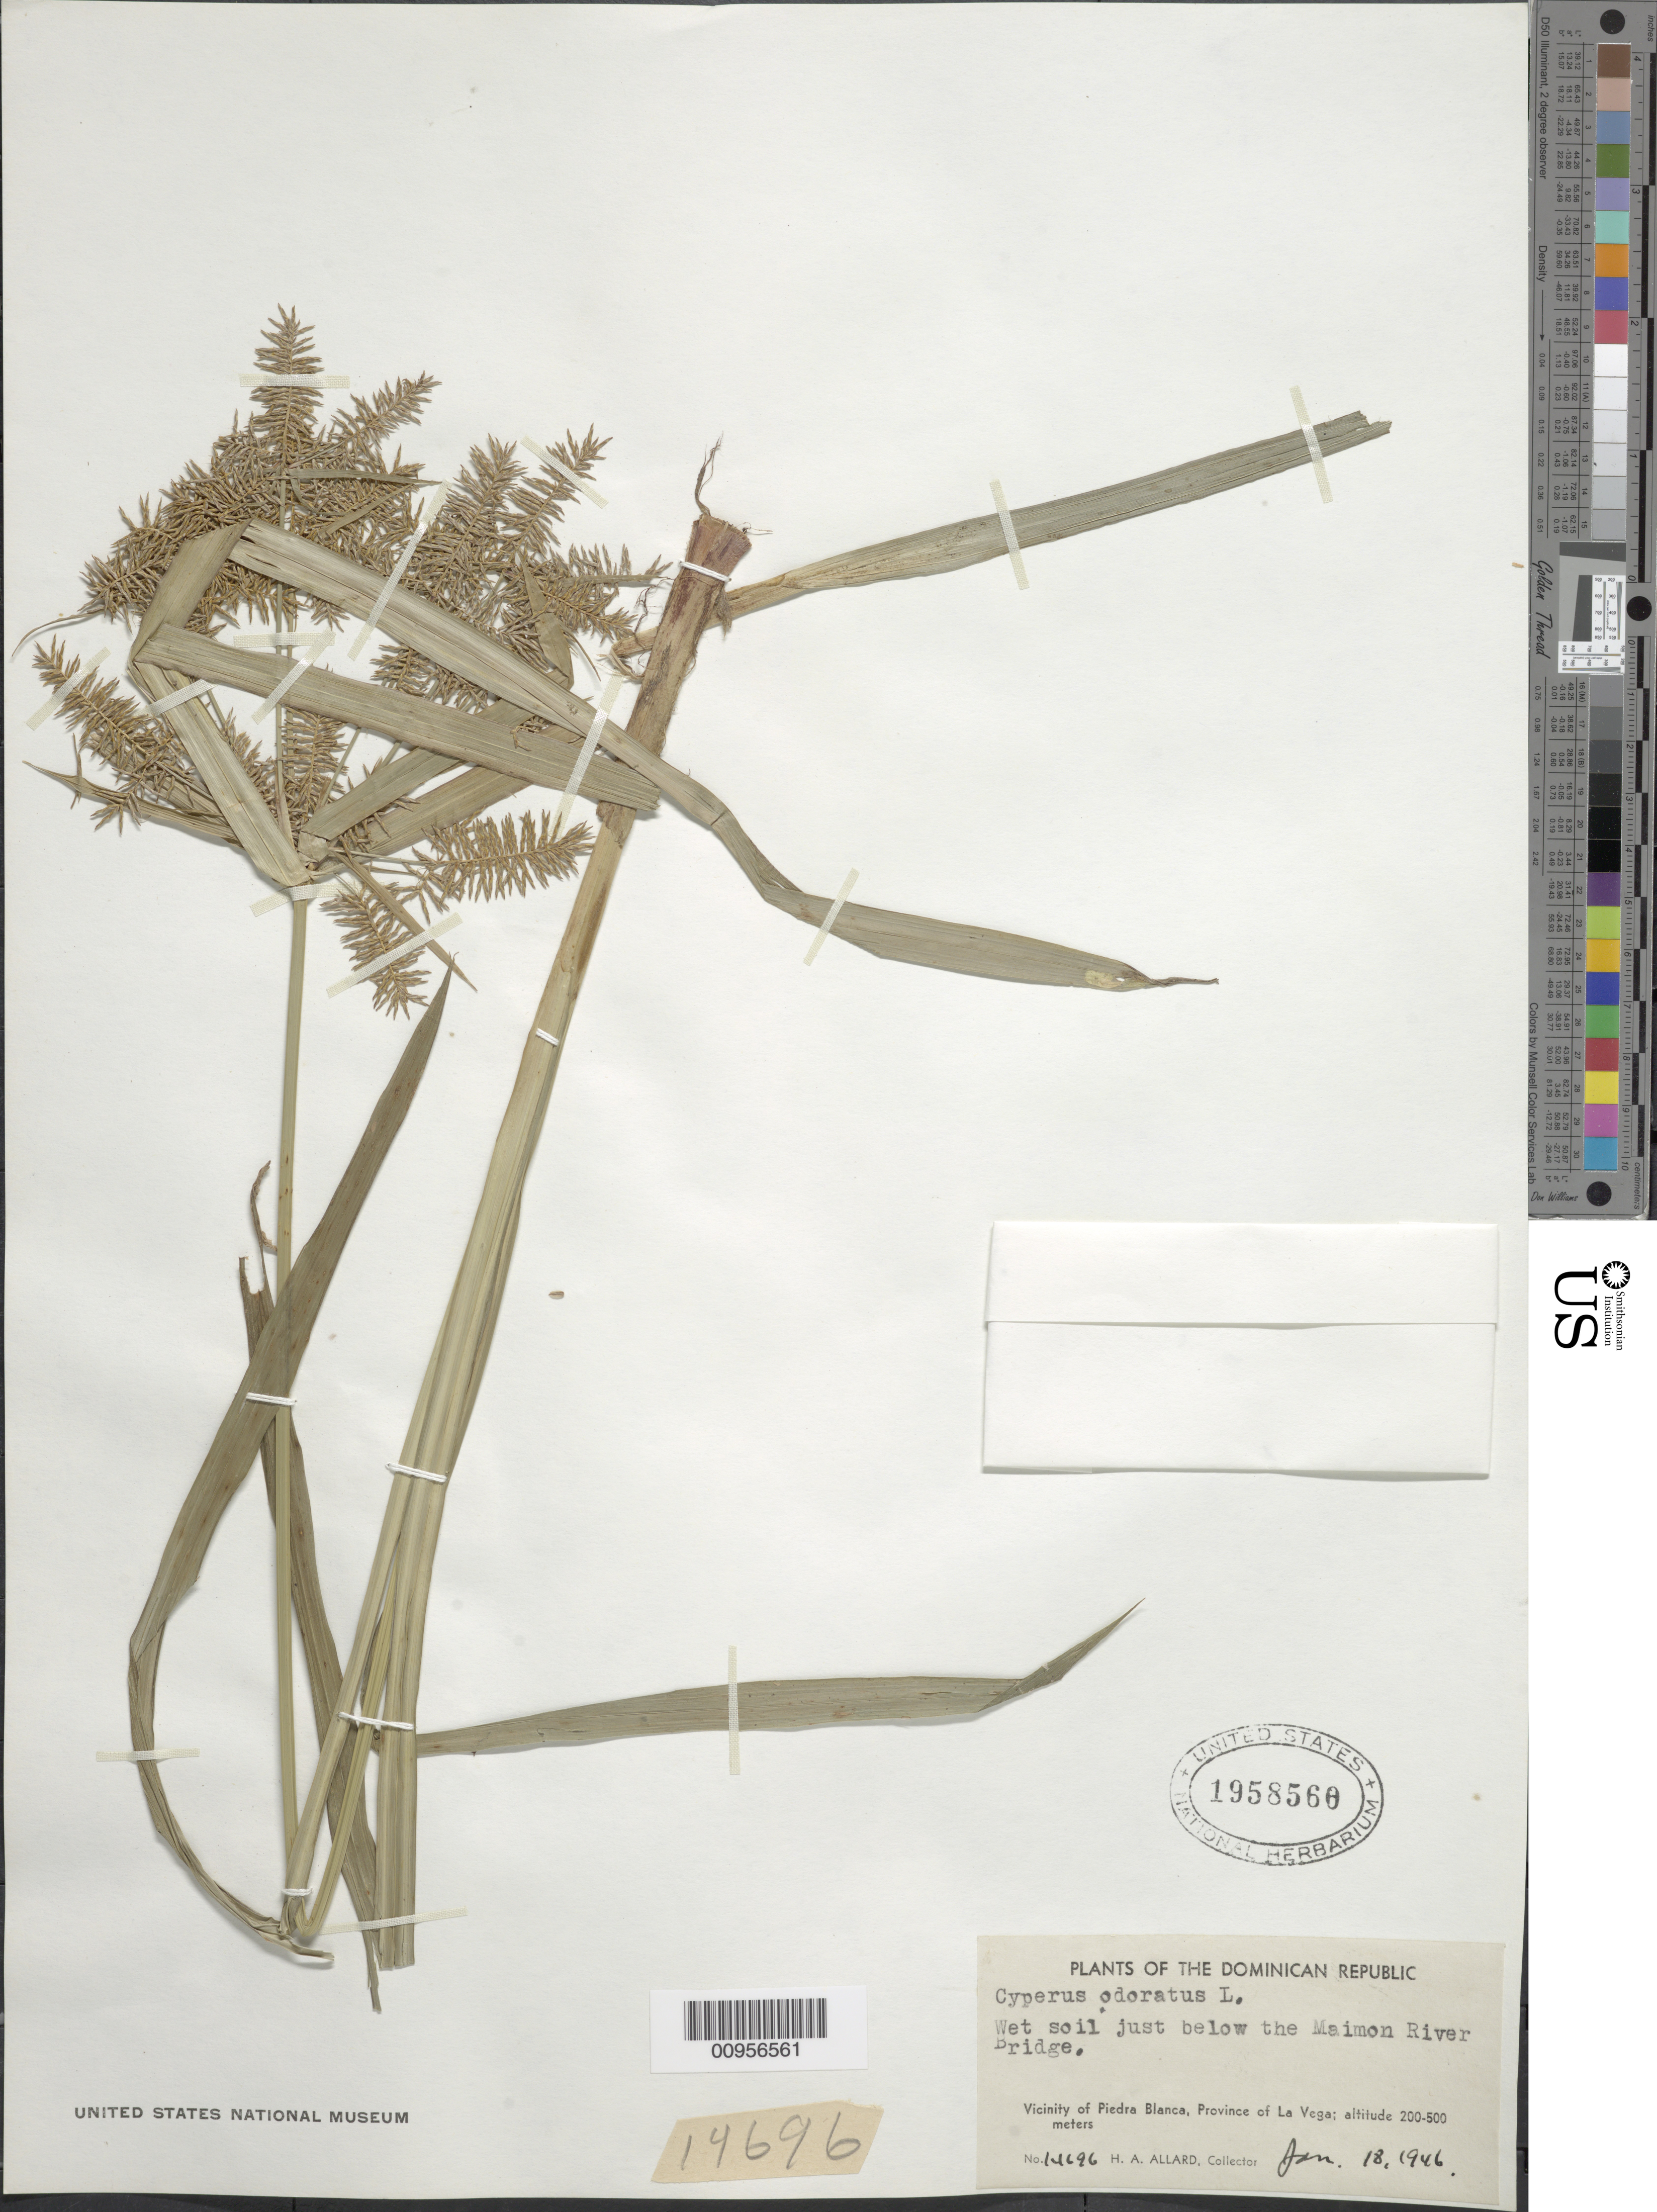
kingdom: Plantae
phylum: Tracheophyta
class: Liliopsida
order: Poales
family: Cyperaceae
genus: Cyperus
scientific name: Cyperus odoratus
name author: L.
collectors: H. A. Allard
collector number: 14696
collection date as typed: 18 Jan 1946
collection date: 1946-01-18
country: Dominican Republic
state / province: La Vega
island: Hispaniola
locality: Vicinity of Piedra Blanca, just below the Maimon River Bridge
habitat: Wet soil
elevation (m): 200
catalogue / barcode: US 1958560